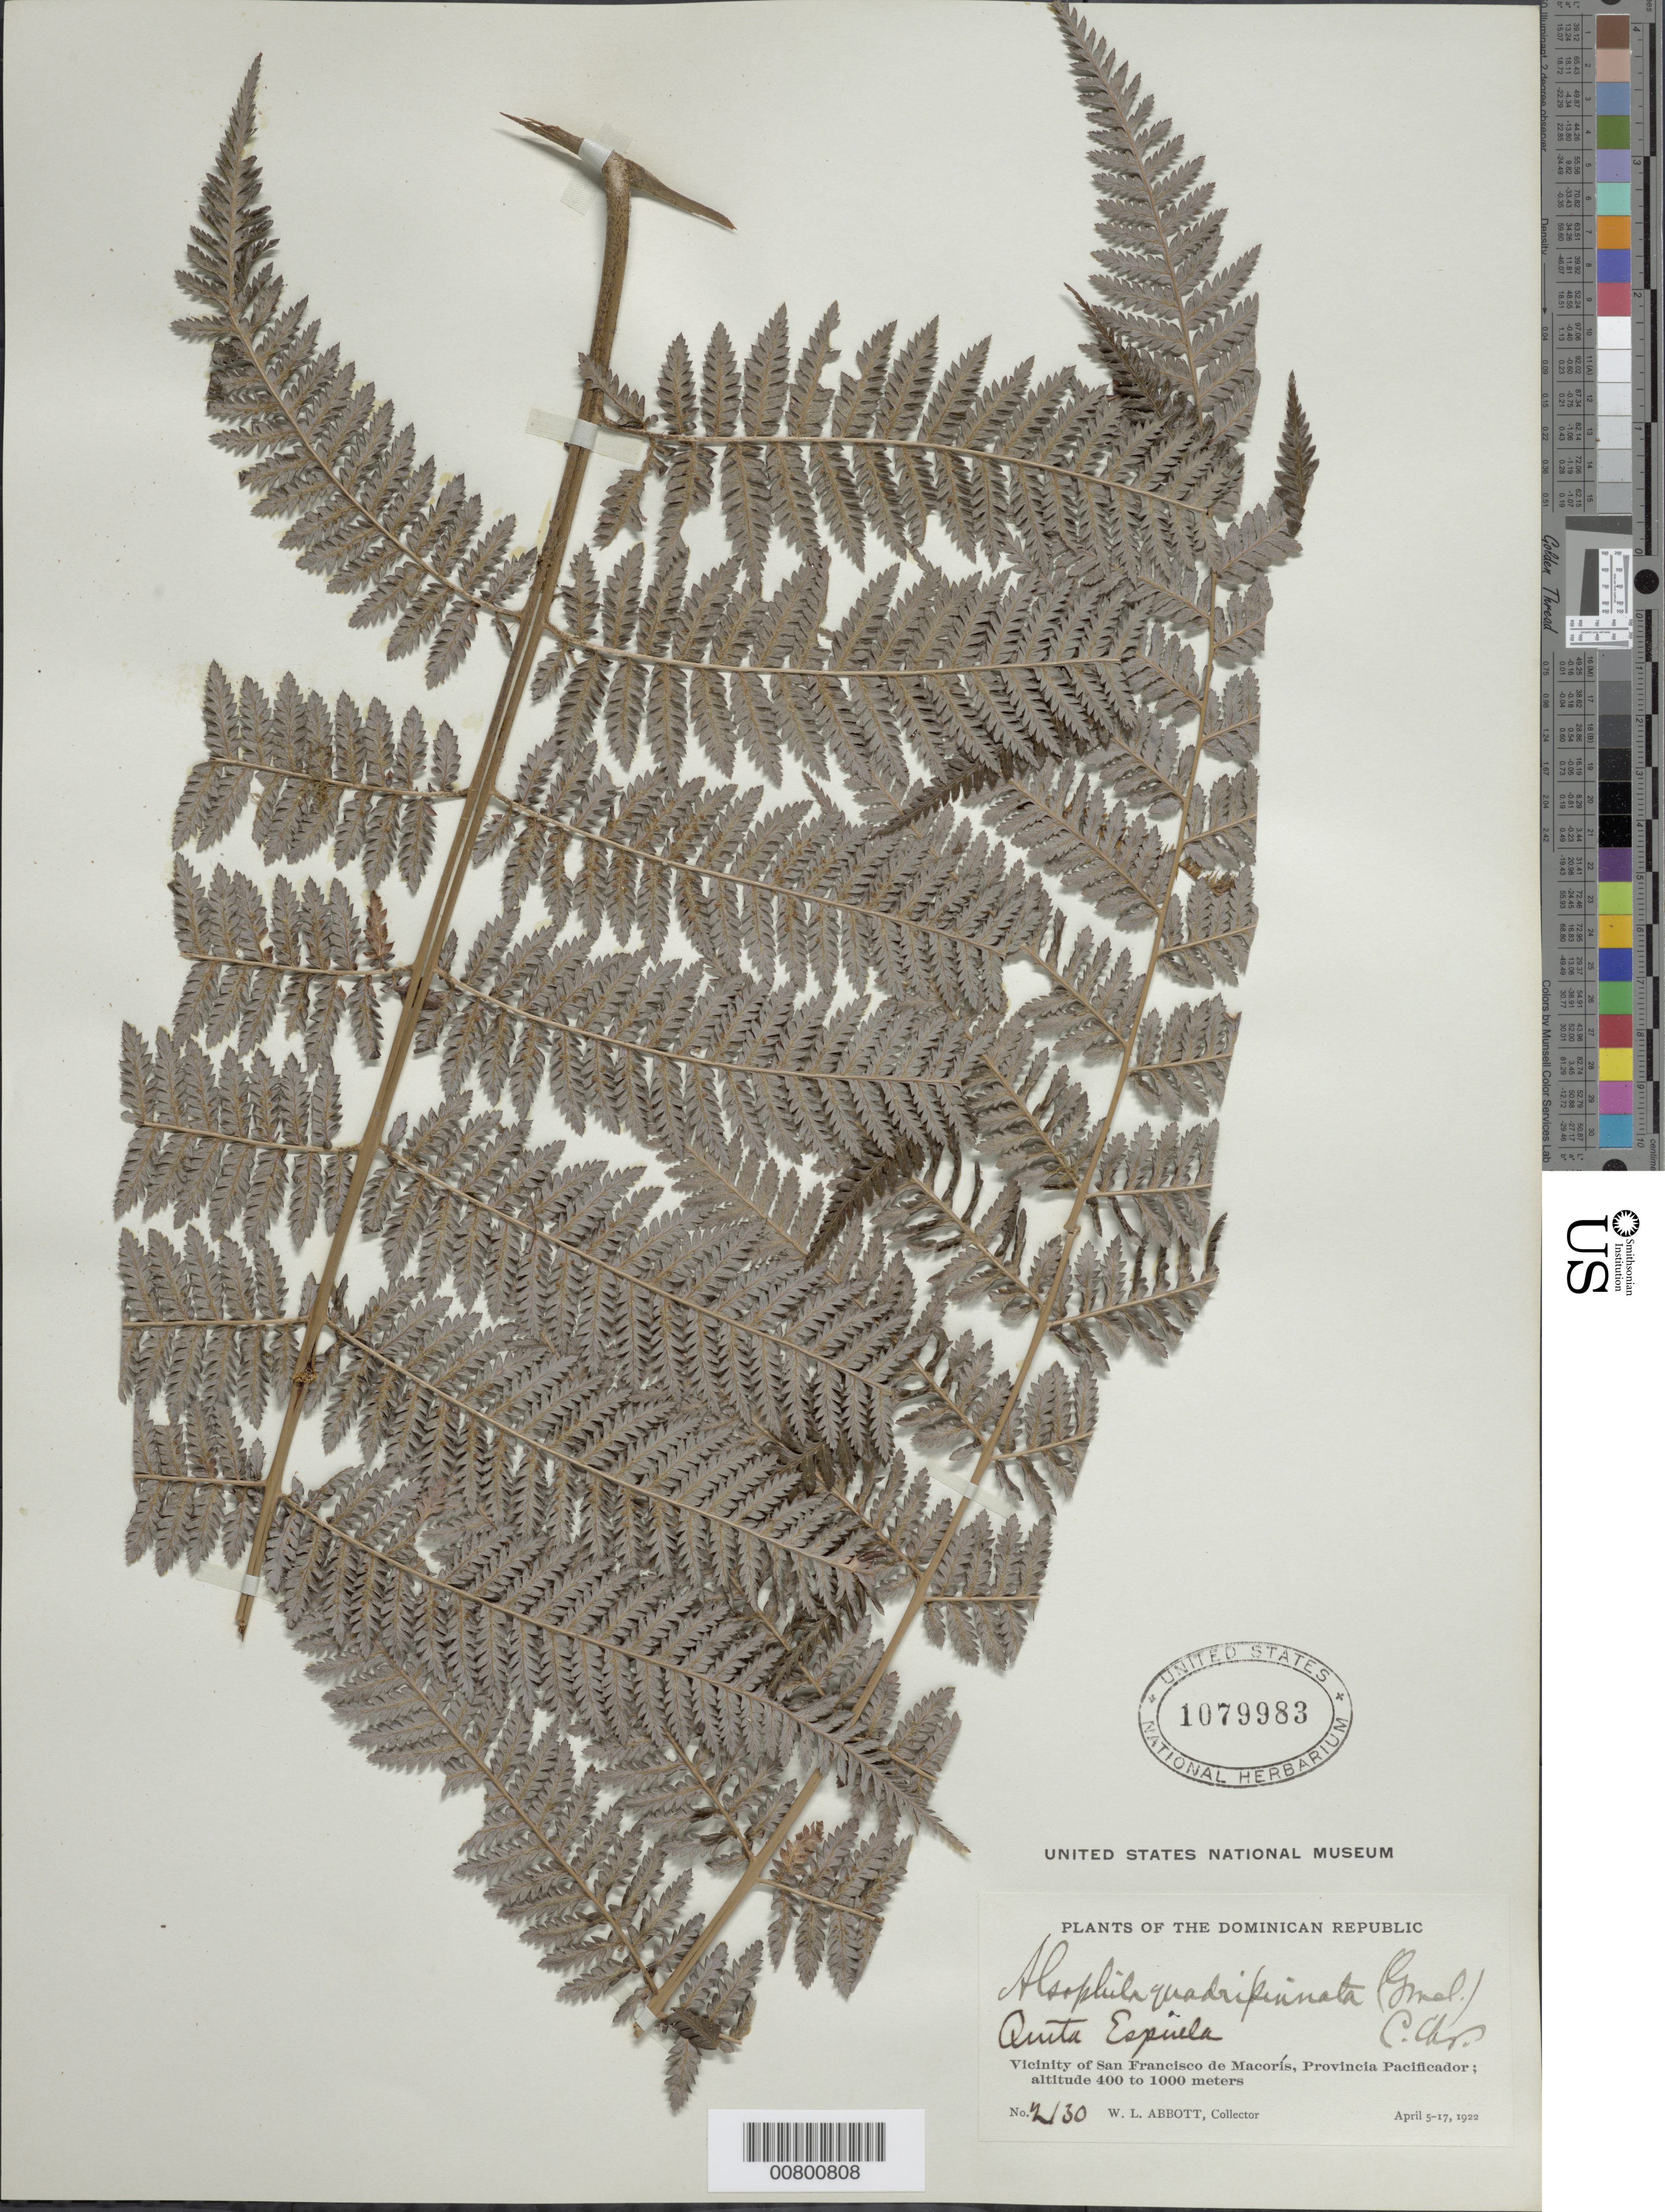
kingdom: Plantae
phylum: Tracheophyta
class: Polypodiopsida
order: Cyatheales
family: Dicksoniaceae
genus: Lophosoria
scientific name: Lophosoria quadripinnata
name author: (J.F. Gmel.) C. Chr.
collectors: W. L. Abbott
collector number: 2130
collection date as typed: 05 Apr 1922 to 17 Apr 1922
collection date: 1922-04-05/1922-04-17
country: Dominican Republic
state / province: Pedernales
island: Hispaniola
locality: Prov. Pacificador, San Francisco de Macorís, Quita Espuela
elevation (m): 400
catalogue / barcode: US 1079983